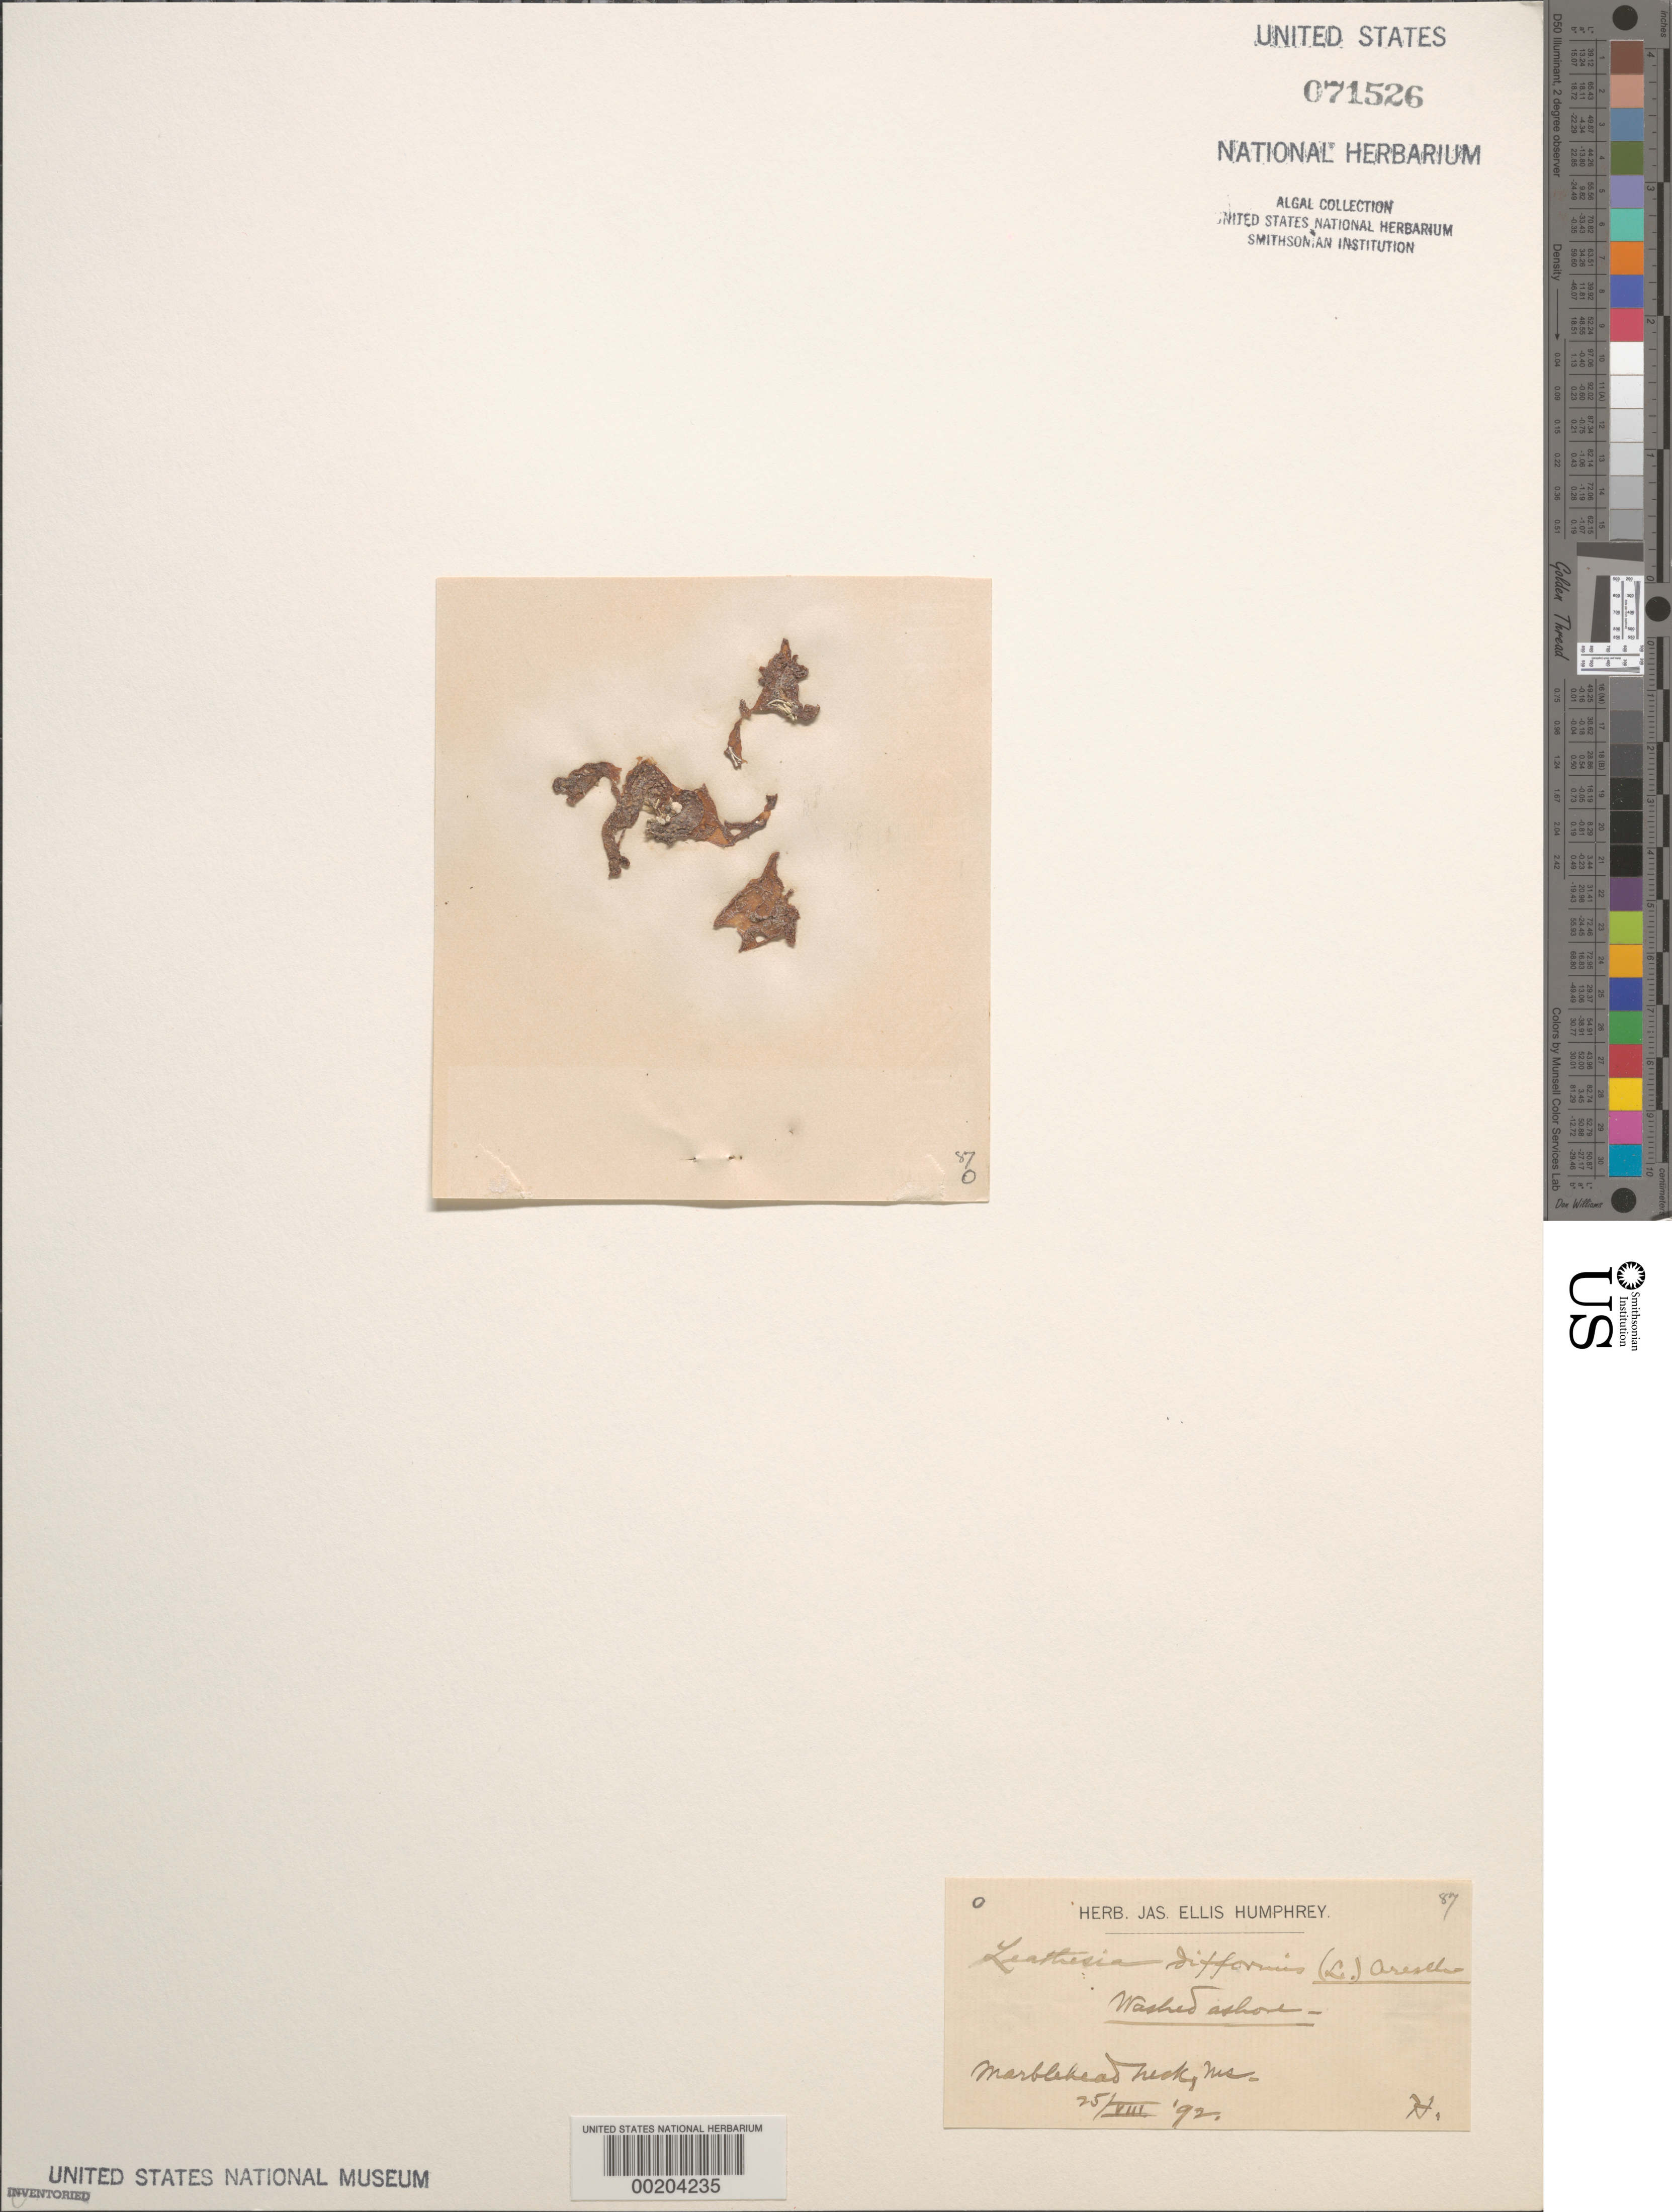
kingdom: Chromista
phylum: Ochrophyta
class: Phaeophyceae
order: Ectocarpales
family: Chordariaceae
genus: Leathesia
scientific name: Leathesia difformis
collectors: J. Humphrey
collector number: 87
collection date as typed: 25 Aug 1892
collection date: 1892-08-25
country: United States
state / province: Massachusetts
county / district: Essex County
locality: Marblehead Neck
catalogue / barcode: US 71526